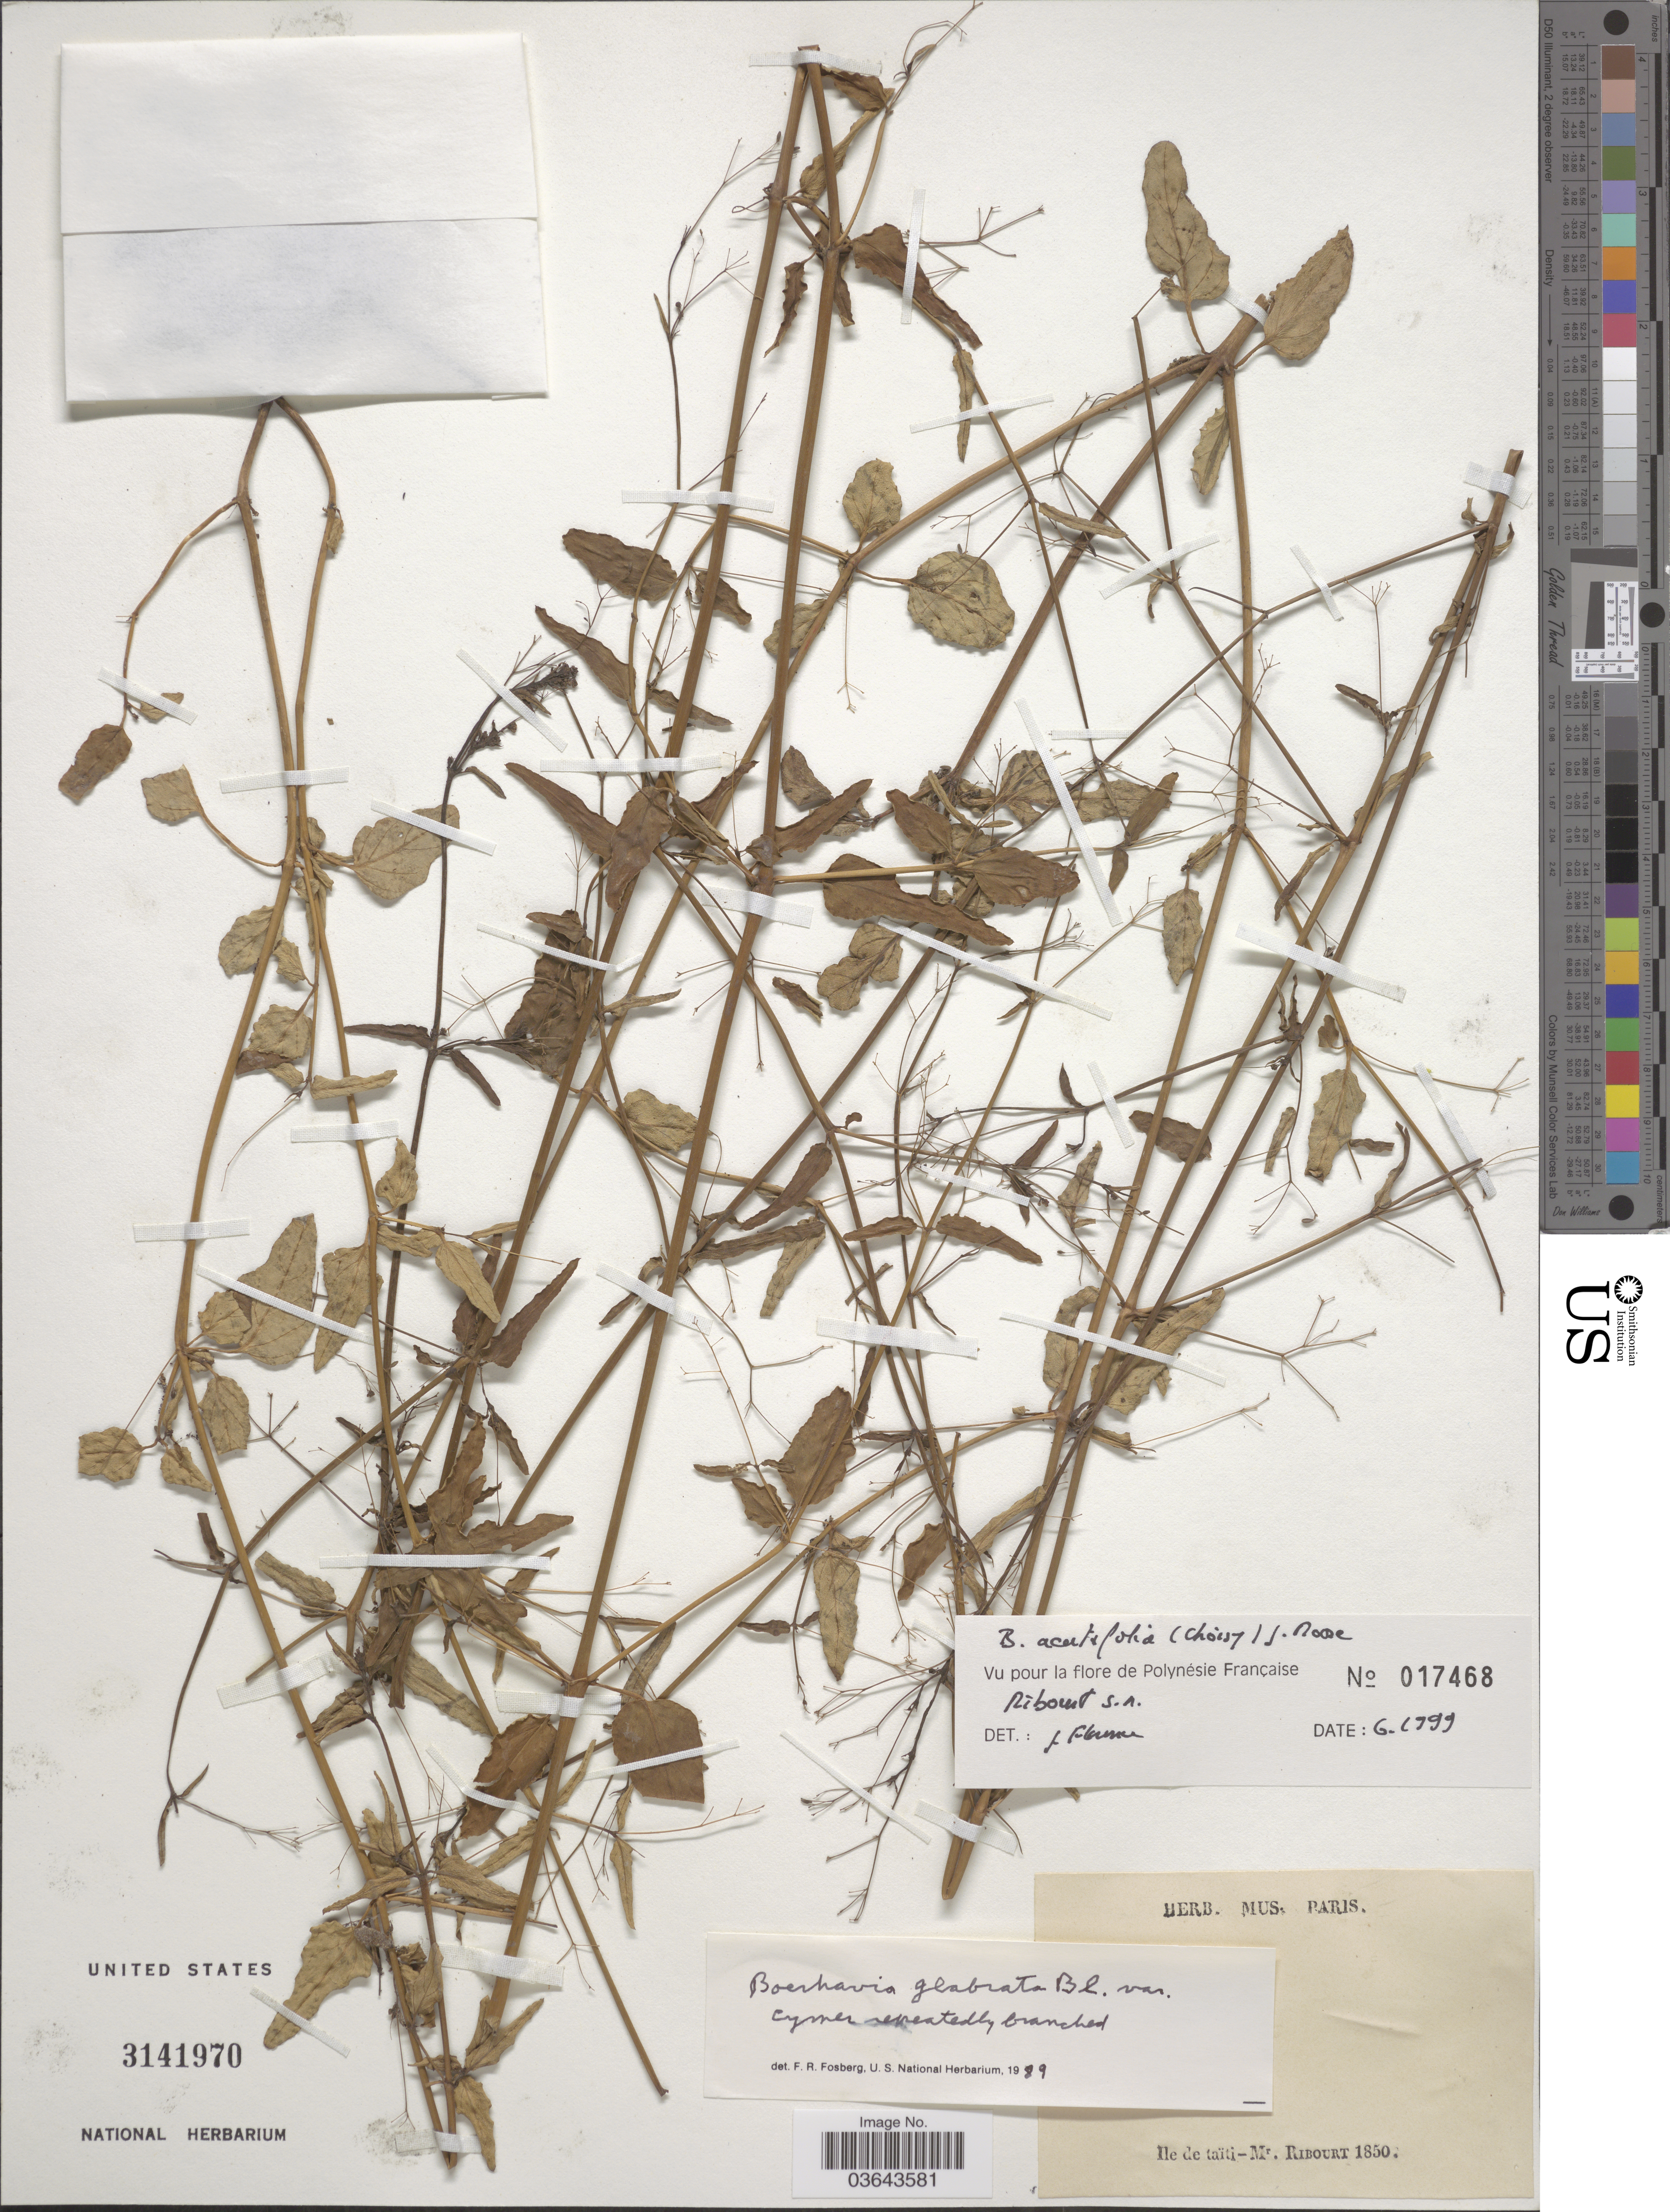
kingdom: Plantae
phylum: Tracheophyta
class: Magnoliopsida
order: Caryophyllales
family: Nyctaginaceae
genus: Boerhavia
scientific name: Boerhavia acutifolia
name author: (Choisy) J.W. Moore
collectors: -. Ribourt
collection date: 1850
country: French Polynesia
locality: Ile de taïti.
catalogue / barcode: US 3141970